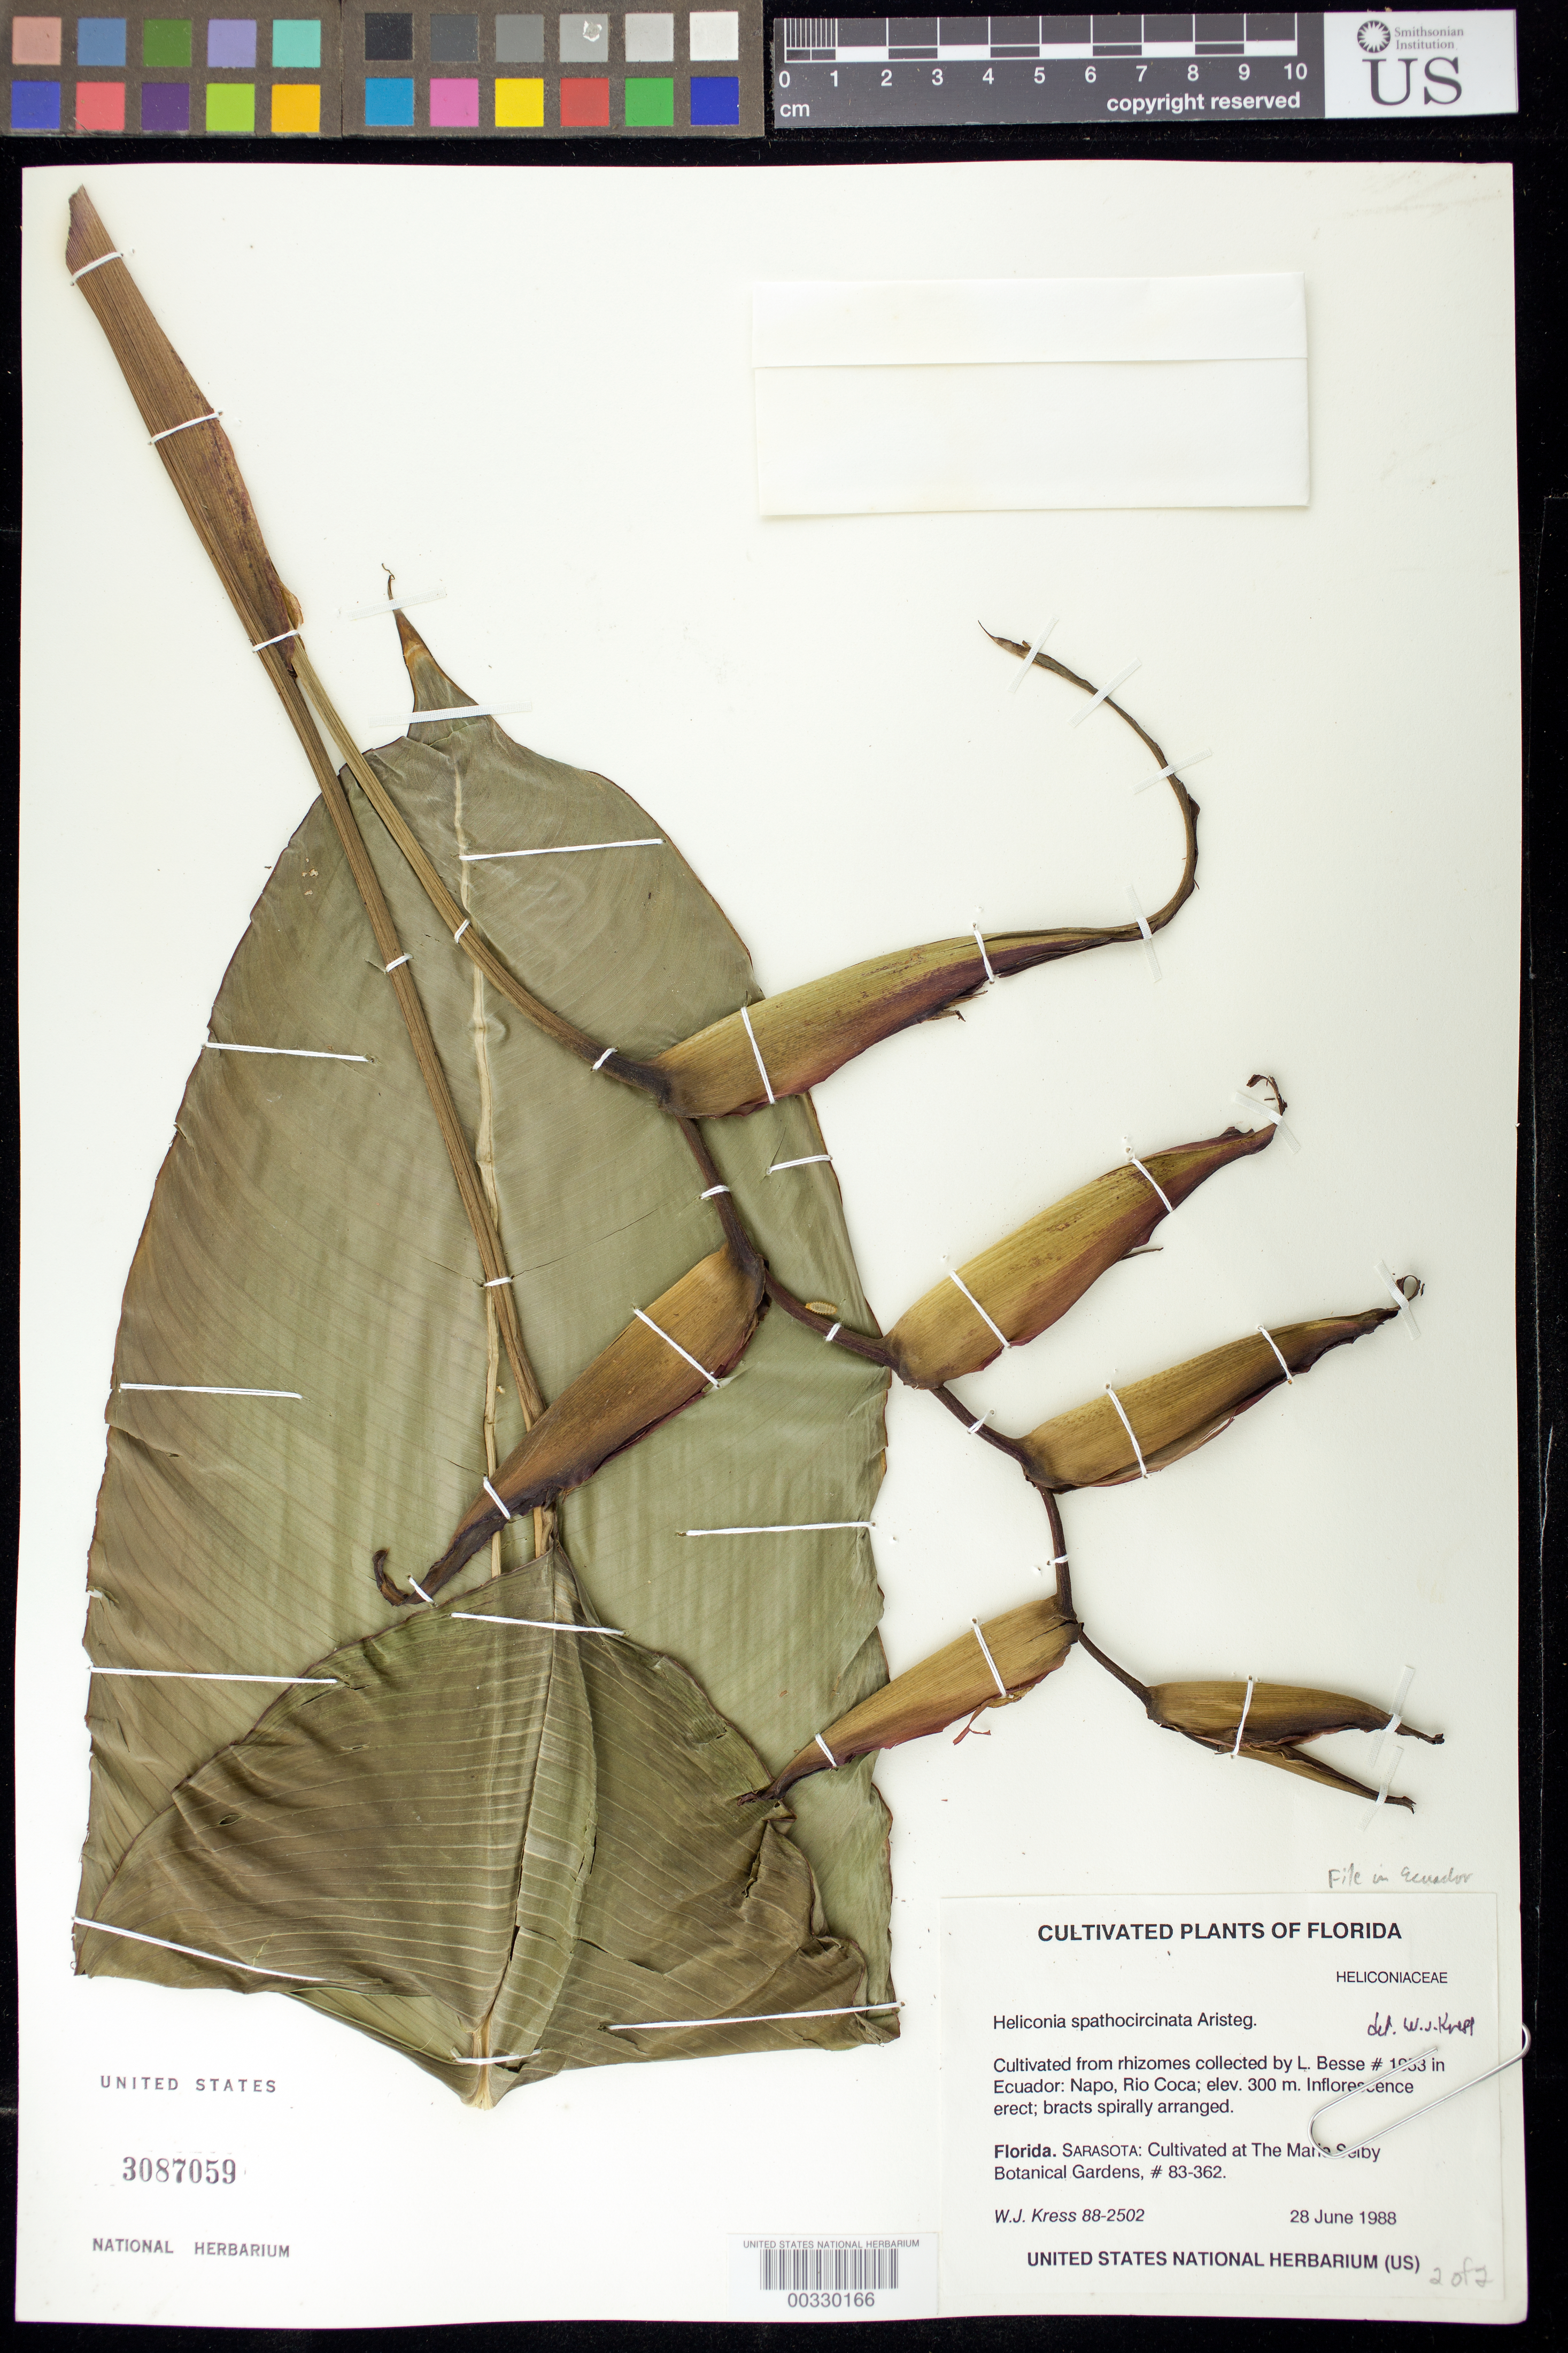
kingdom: Plantae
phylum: Tracheophyta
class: Liliopsida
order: Zingiberales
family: Heliconiaceae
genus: Heliconia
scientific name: Heliconia spathocircinata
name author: Aristeg.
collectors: W. J. Kress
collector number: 88-2502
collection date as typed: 28 Jun 1988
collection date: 1988-06-28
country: Ecuador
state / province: Napo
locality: Rio coca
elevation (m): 300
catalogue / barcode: US 3087059